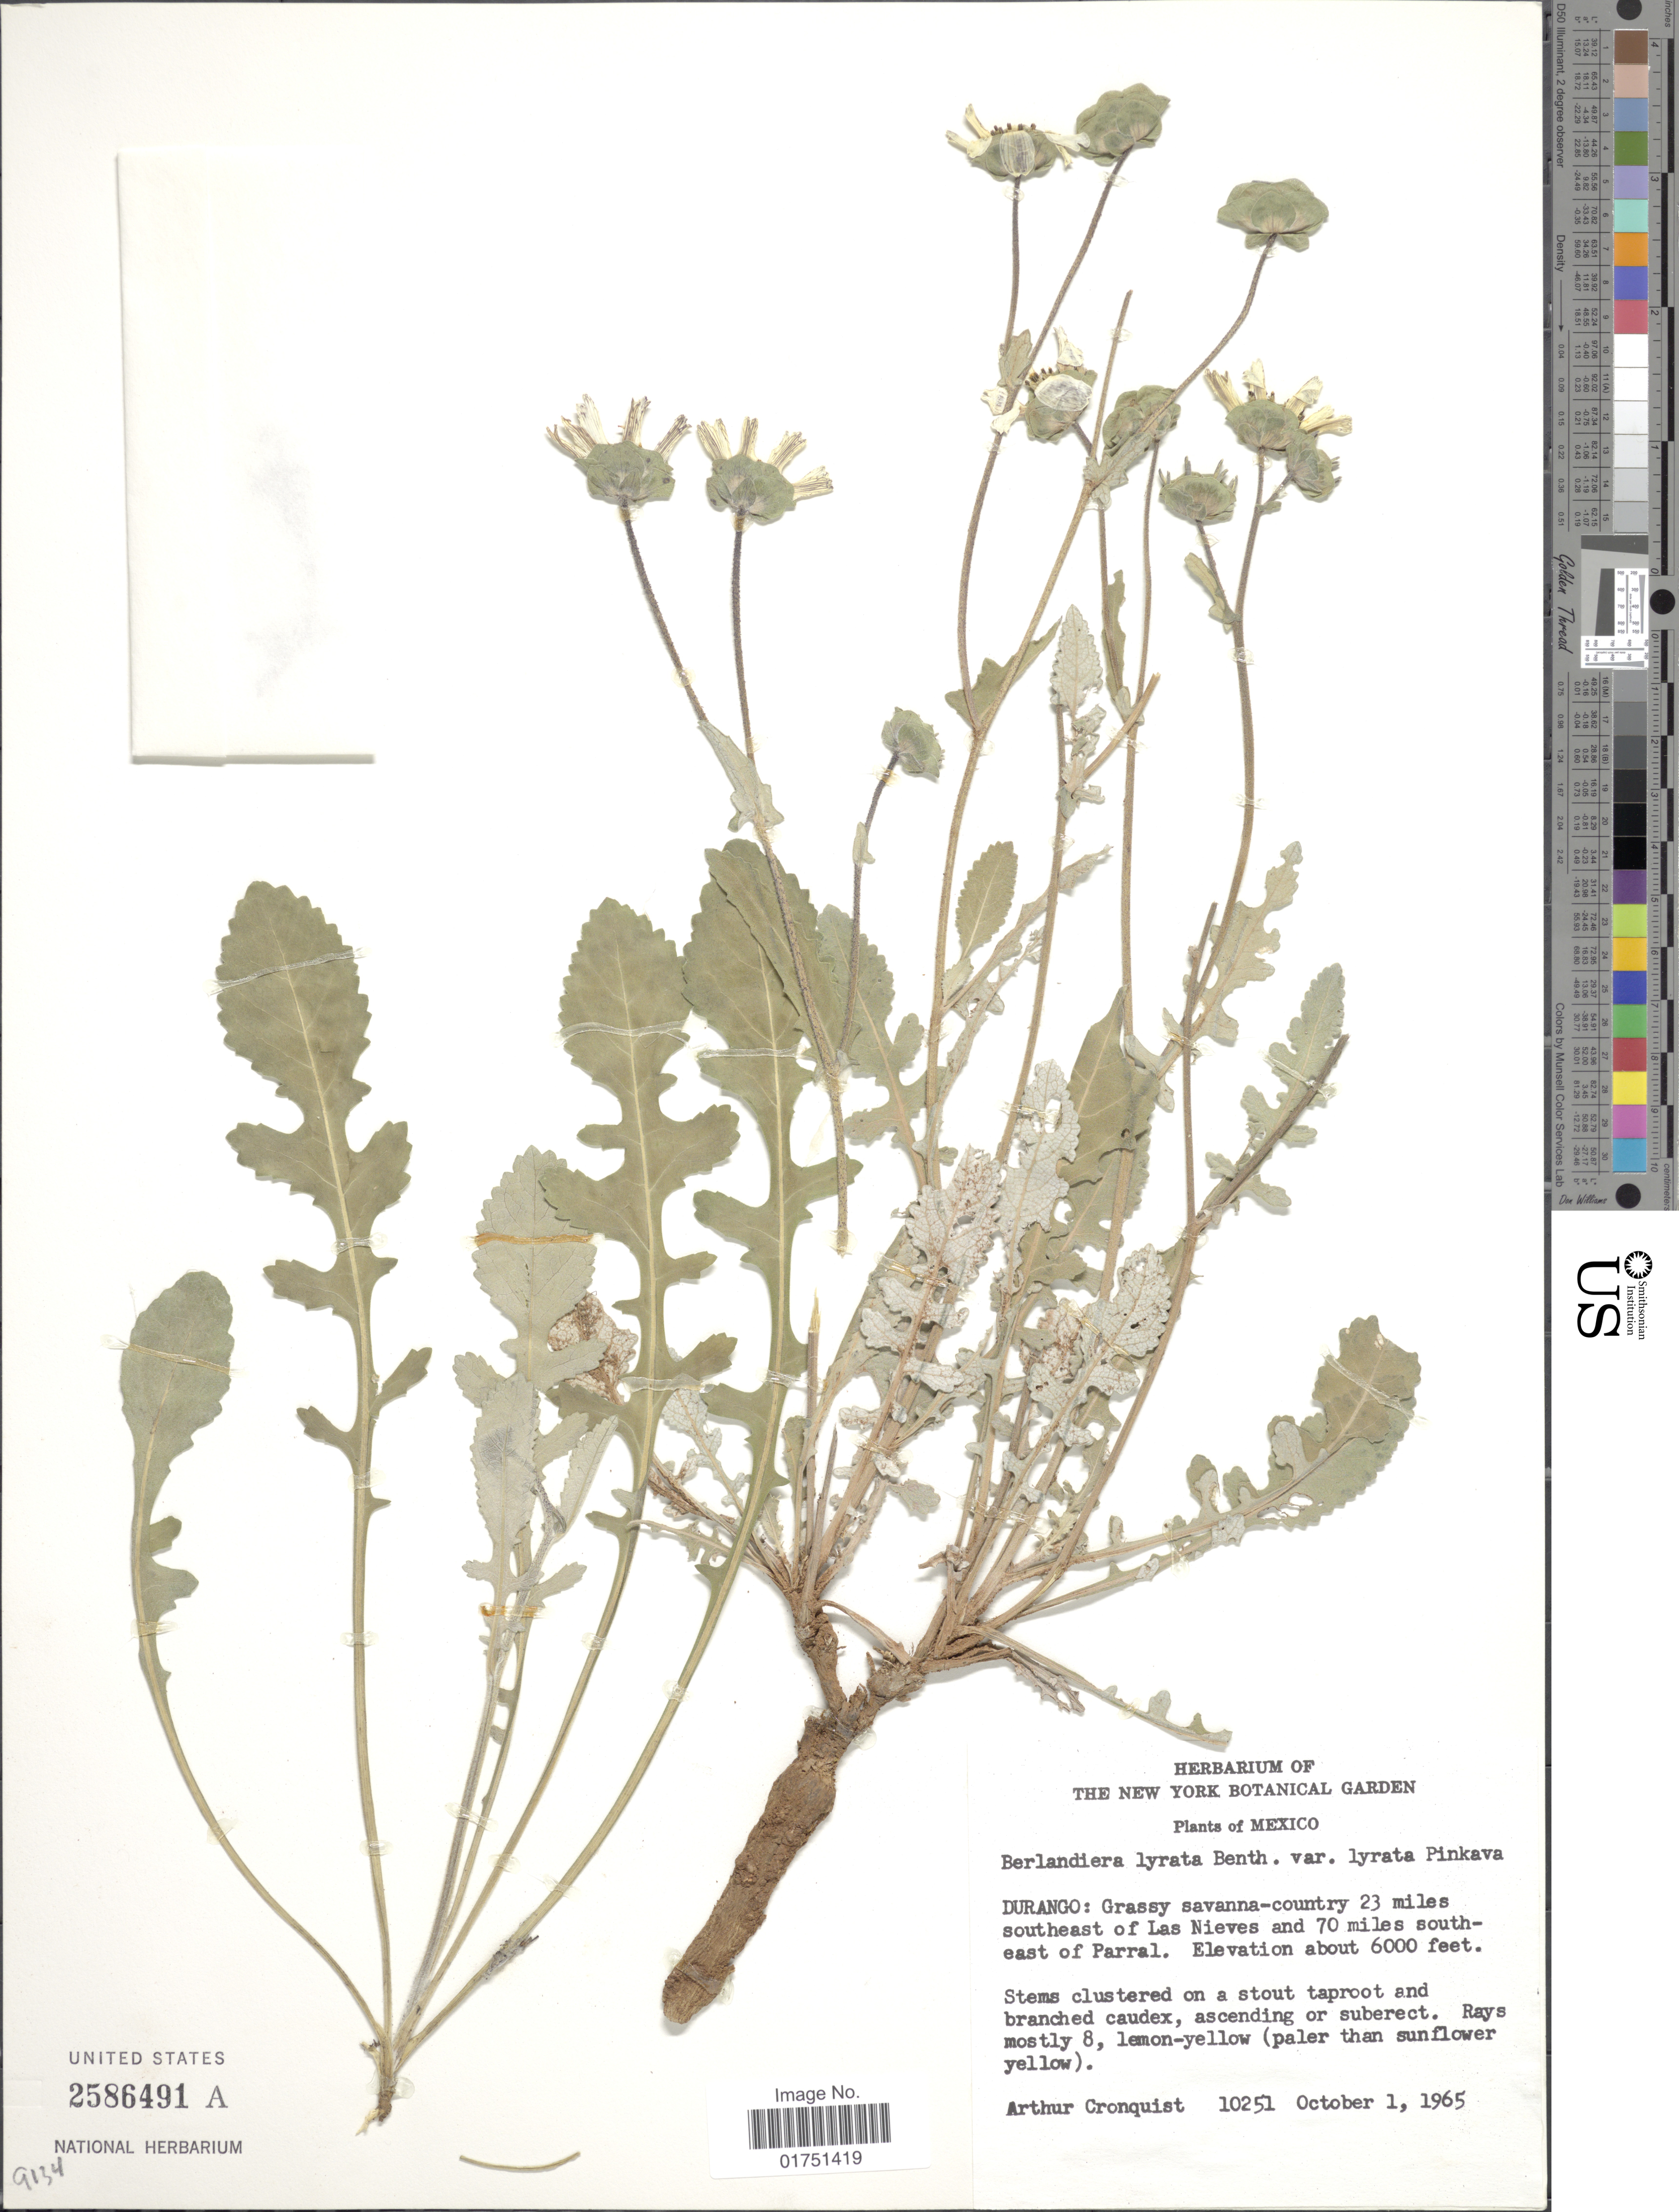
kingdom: Plantae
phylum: Tracheophyta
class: Magnoliopsida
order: Asterales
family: Asteraceae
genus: Berlandiera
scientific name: Berlandiera lyrata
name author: Benth.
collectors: A. J. Cronquist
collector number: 10251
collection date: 1965-10-01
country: Mexico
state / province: Durango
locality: Durango: Grassy savanna-country 23 miles southeast of Las Nieves and 70 miles south-east of Parral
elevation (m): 1829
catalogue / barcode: US 2586491A